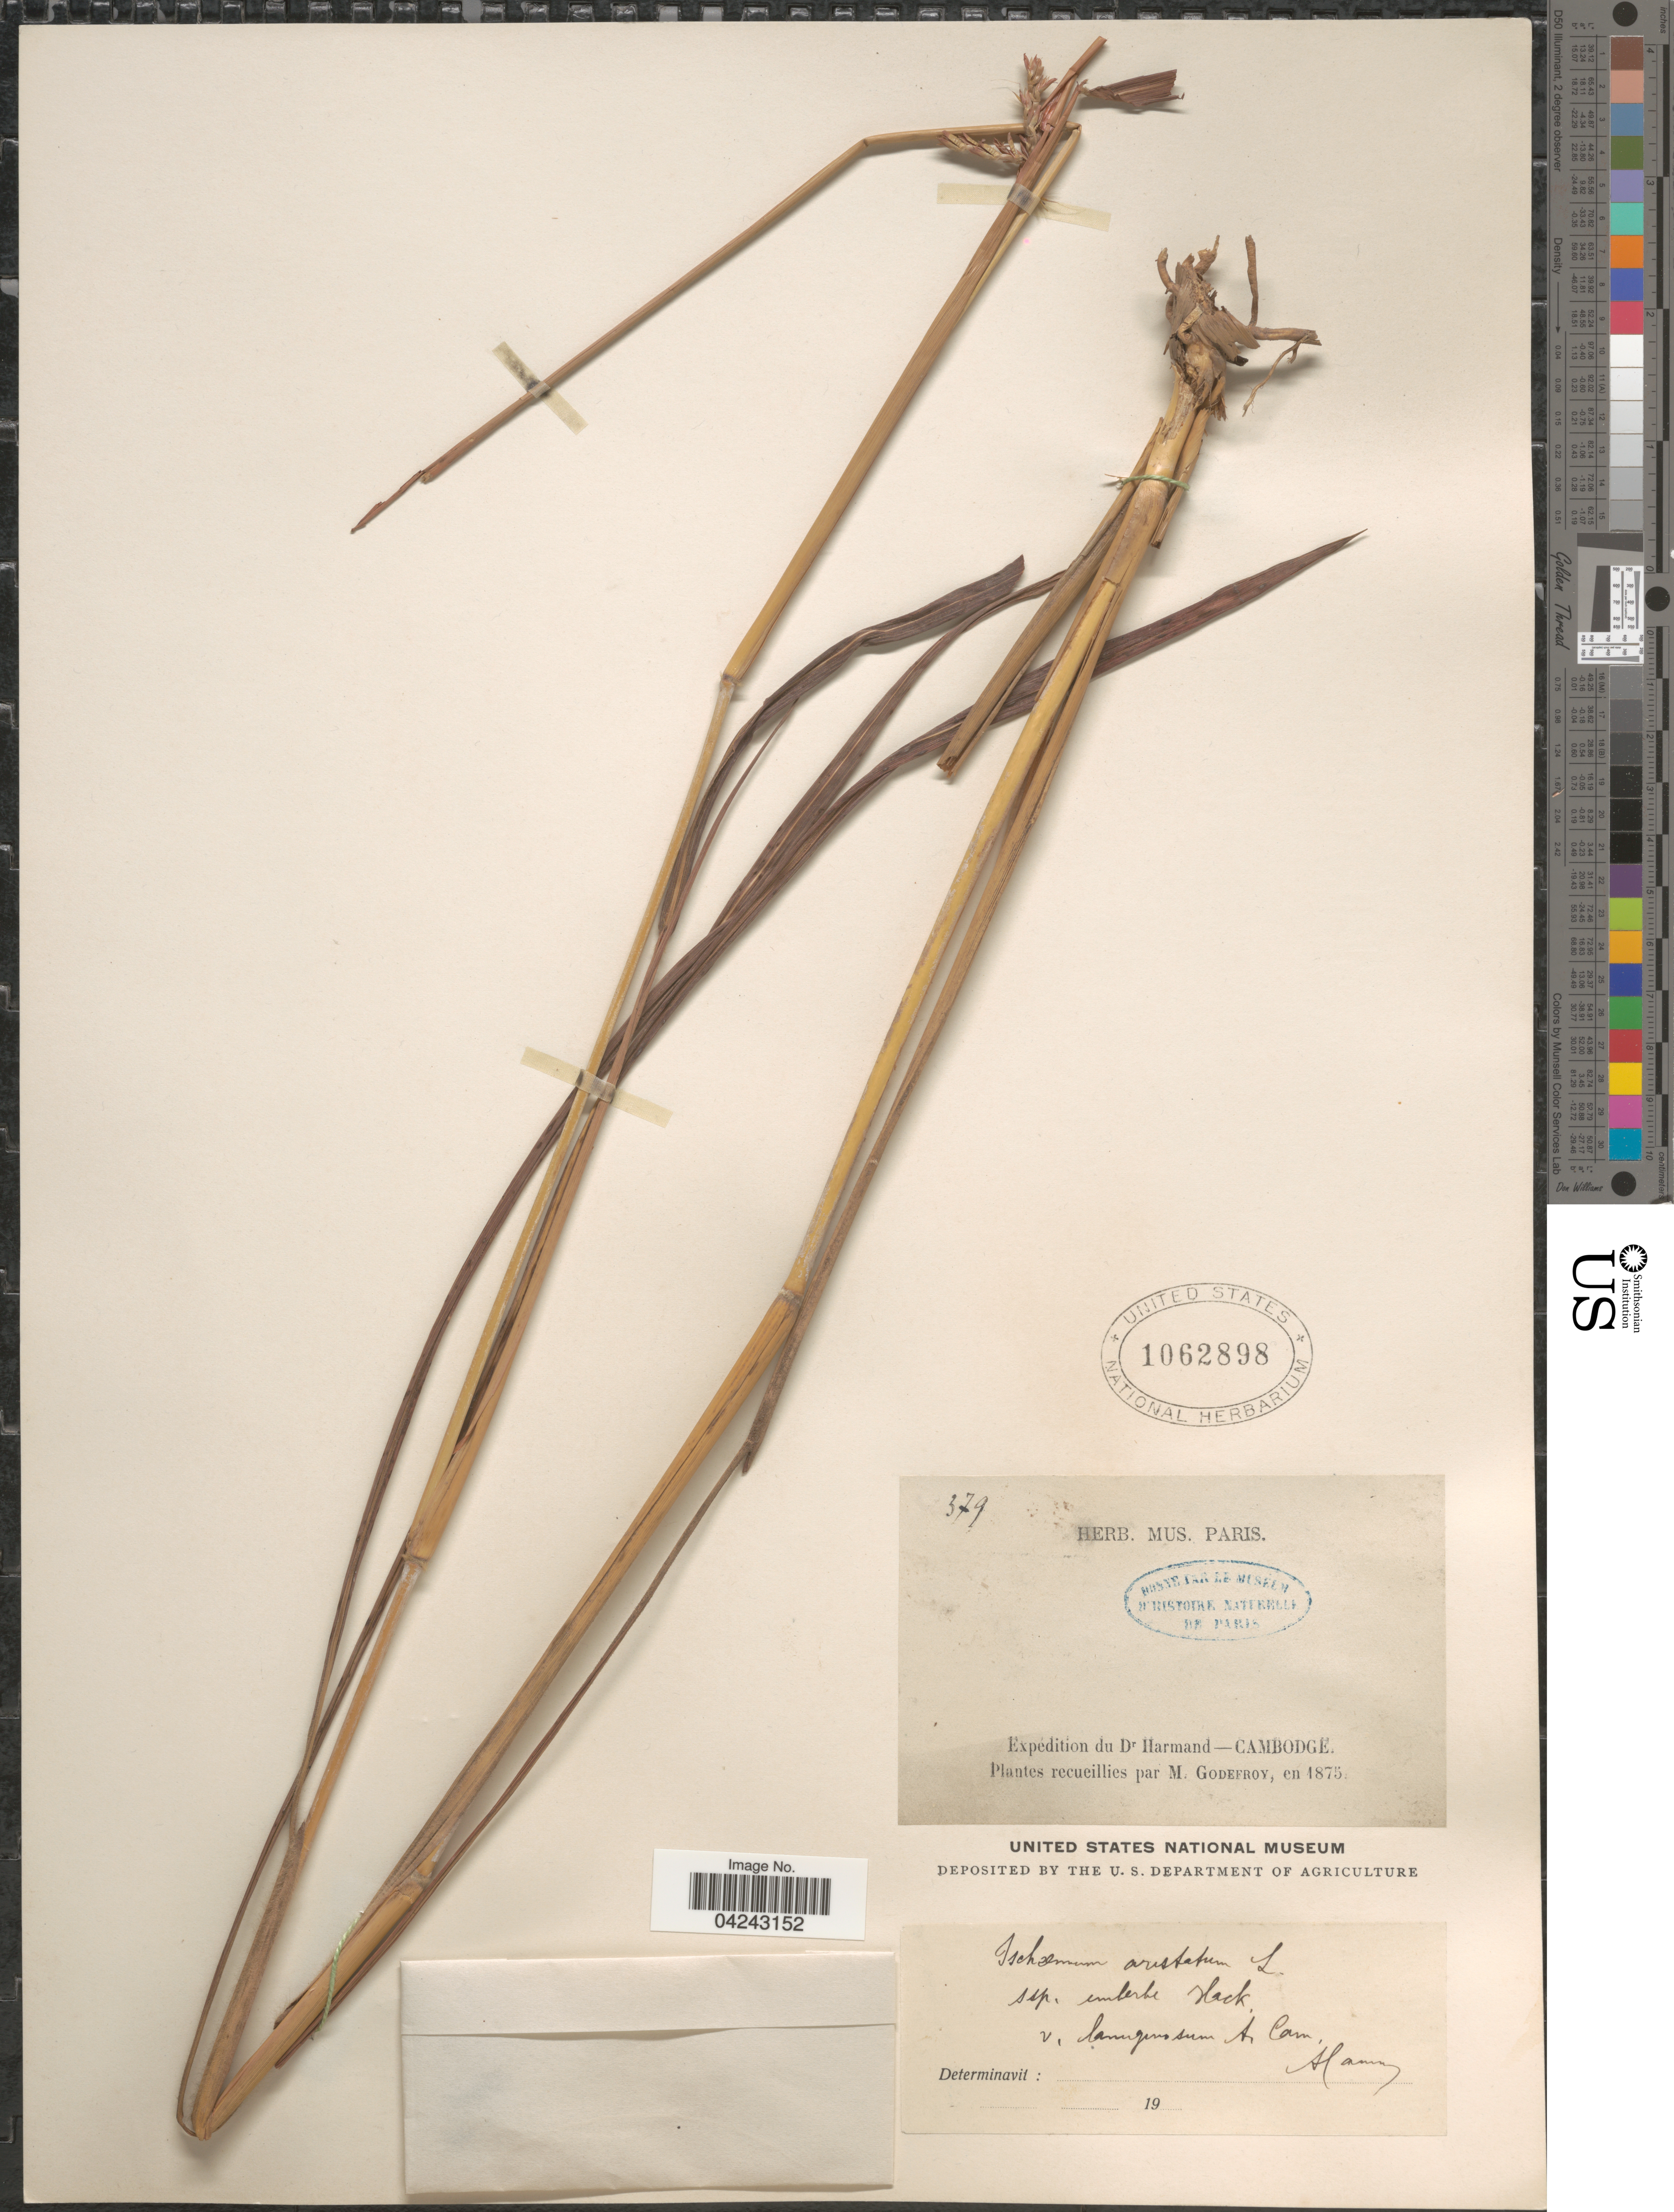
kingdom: Plantae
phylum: Tracheophyta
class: Liliopsida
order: Poales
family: Poaceae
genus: Ischaemum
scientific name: Ischaemum aristatum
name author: L.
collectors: M. Godefroy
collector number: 379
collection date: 1875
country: Cambodia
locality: Expedition du Dr Harmand - Cambodge.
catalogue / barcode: US 1062898